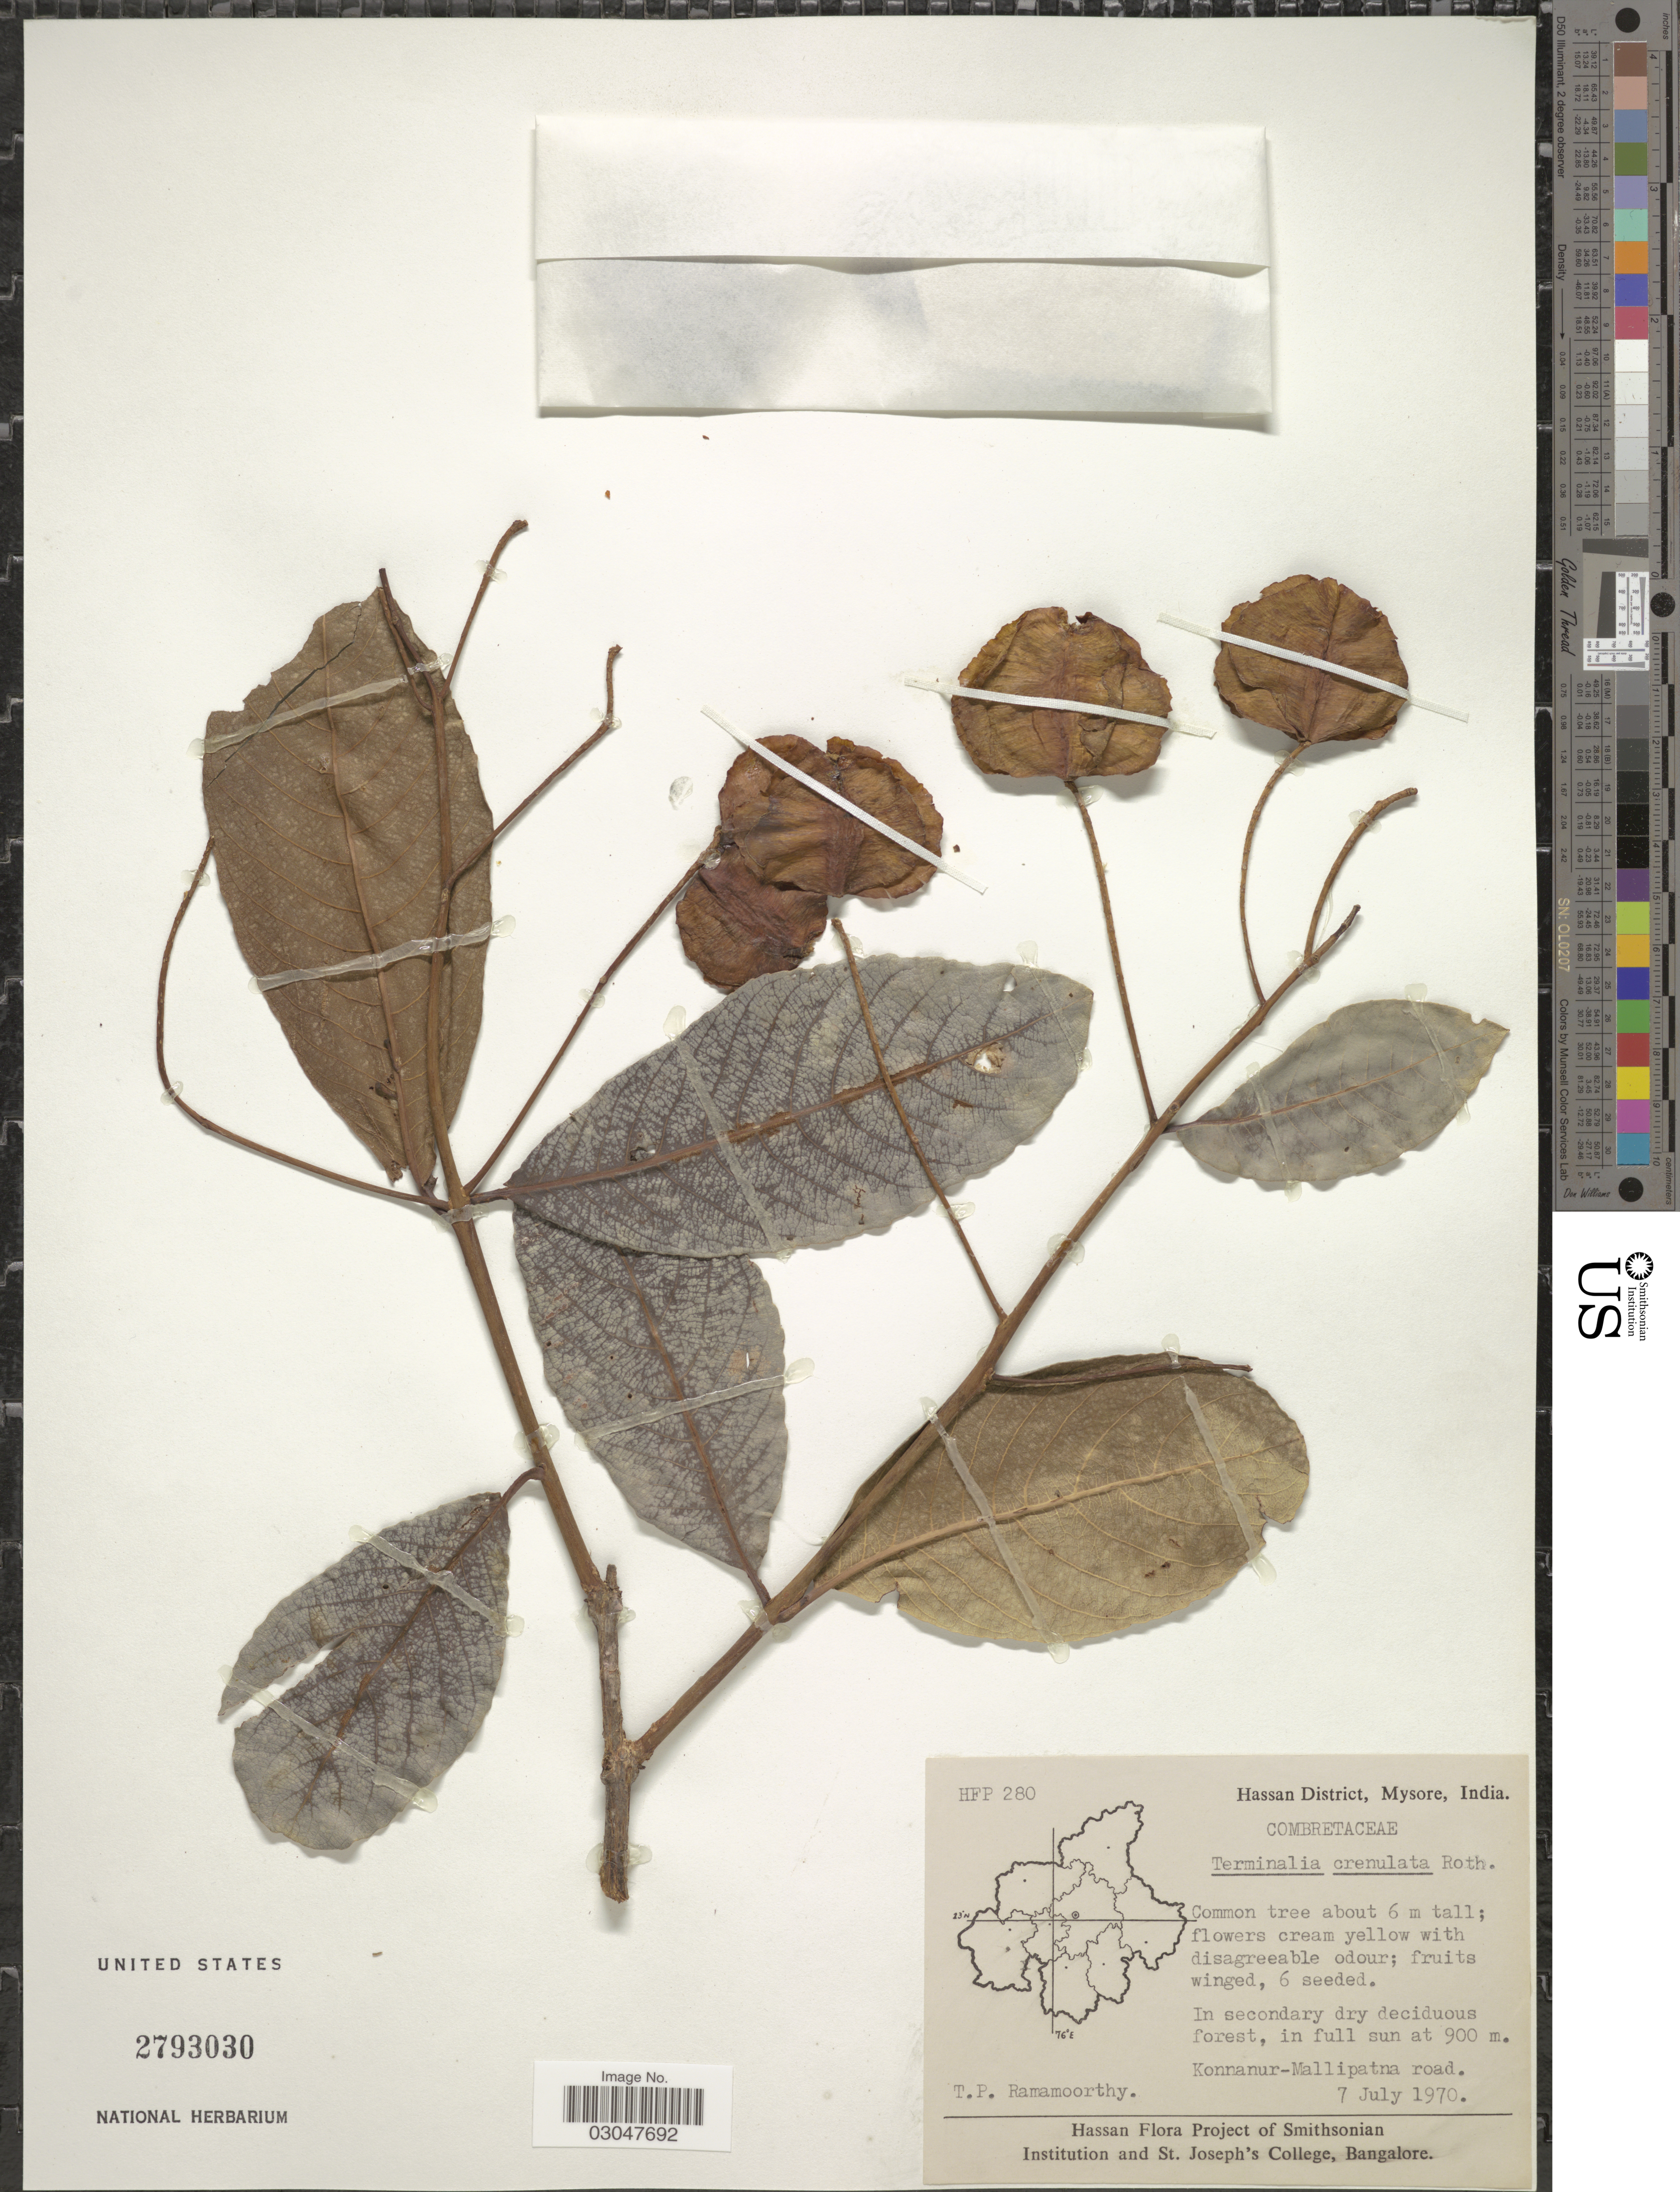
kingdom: Plantae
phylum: Tracheophyta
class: Magnoliopsida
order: Myrtales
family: Combretaceae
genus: Terminalia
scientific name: Terminalia crenulata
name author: A. Roth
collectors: T. P. Ramamoorthy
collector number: HFP280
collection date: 1970-07-07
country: India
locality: Hassan District, Mysore. Konnanur-Mallipatna road.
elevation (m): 900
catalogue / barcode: US 2793030